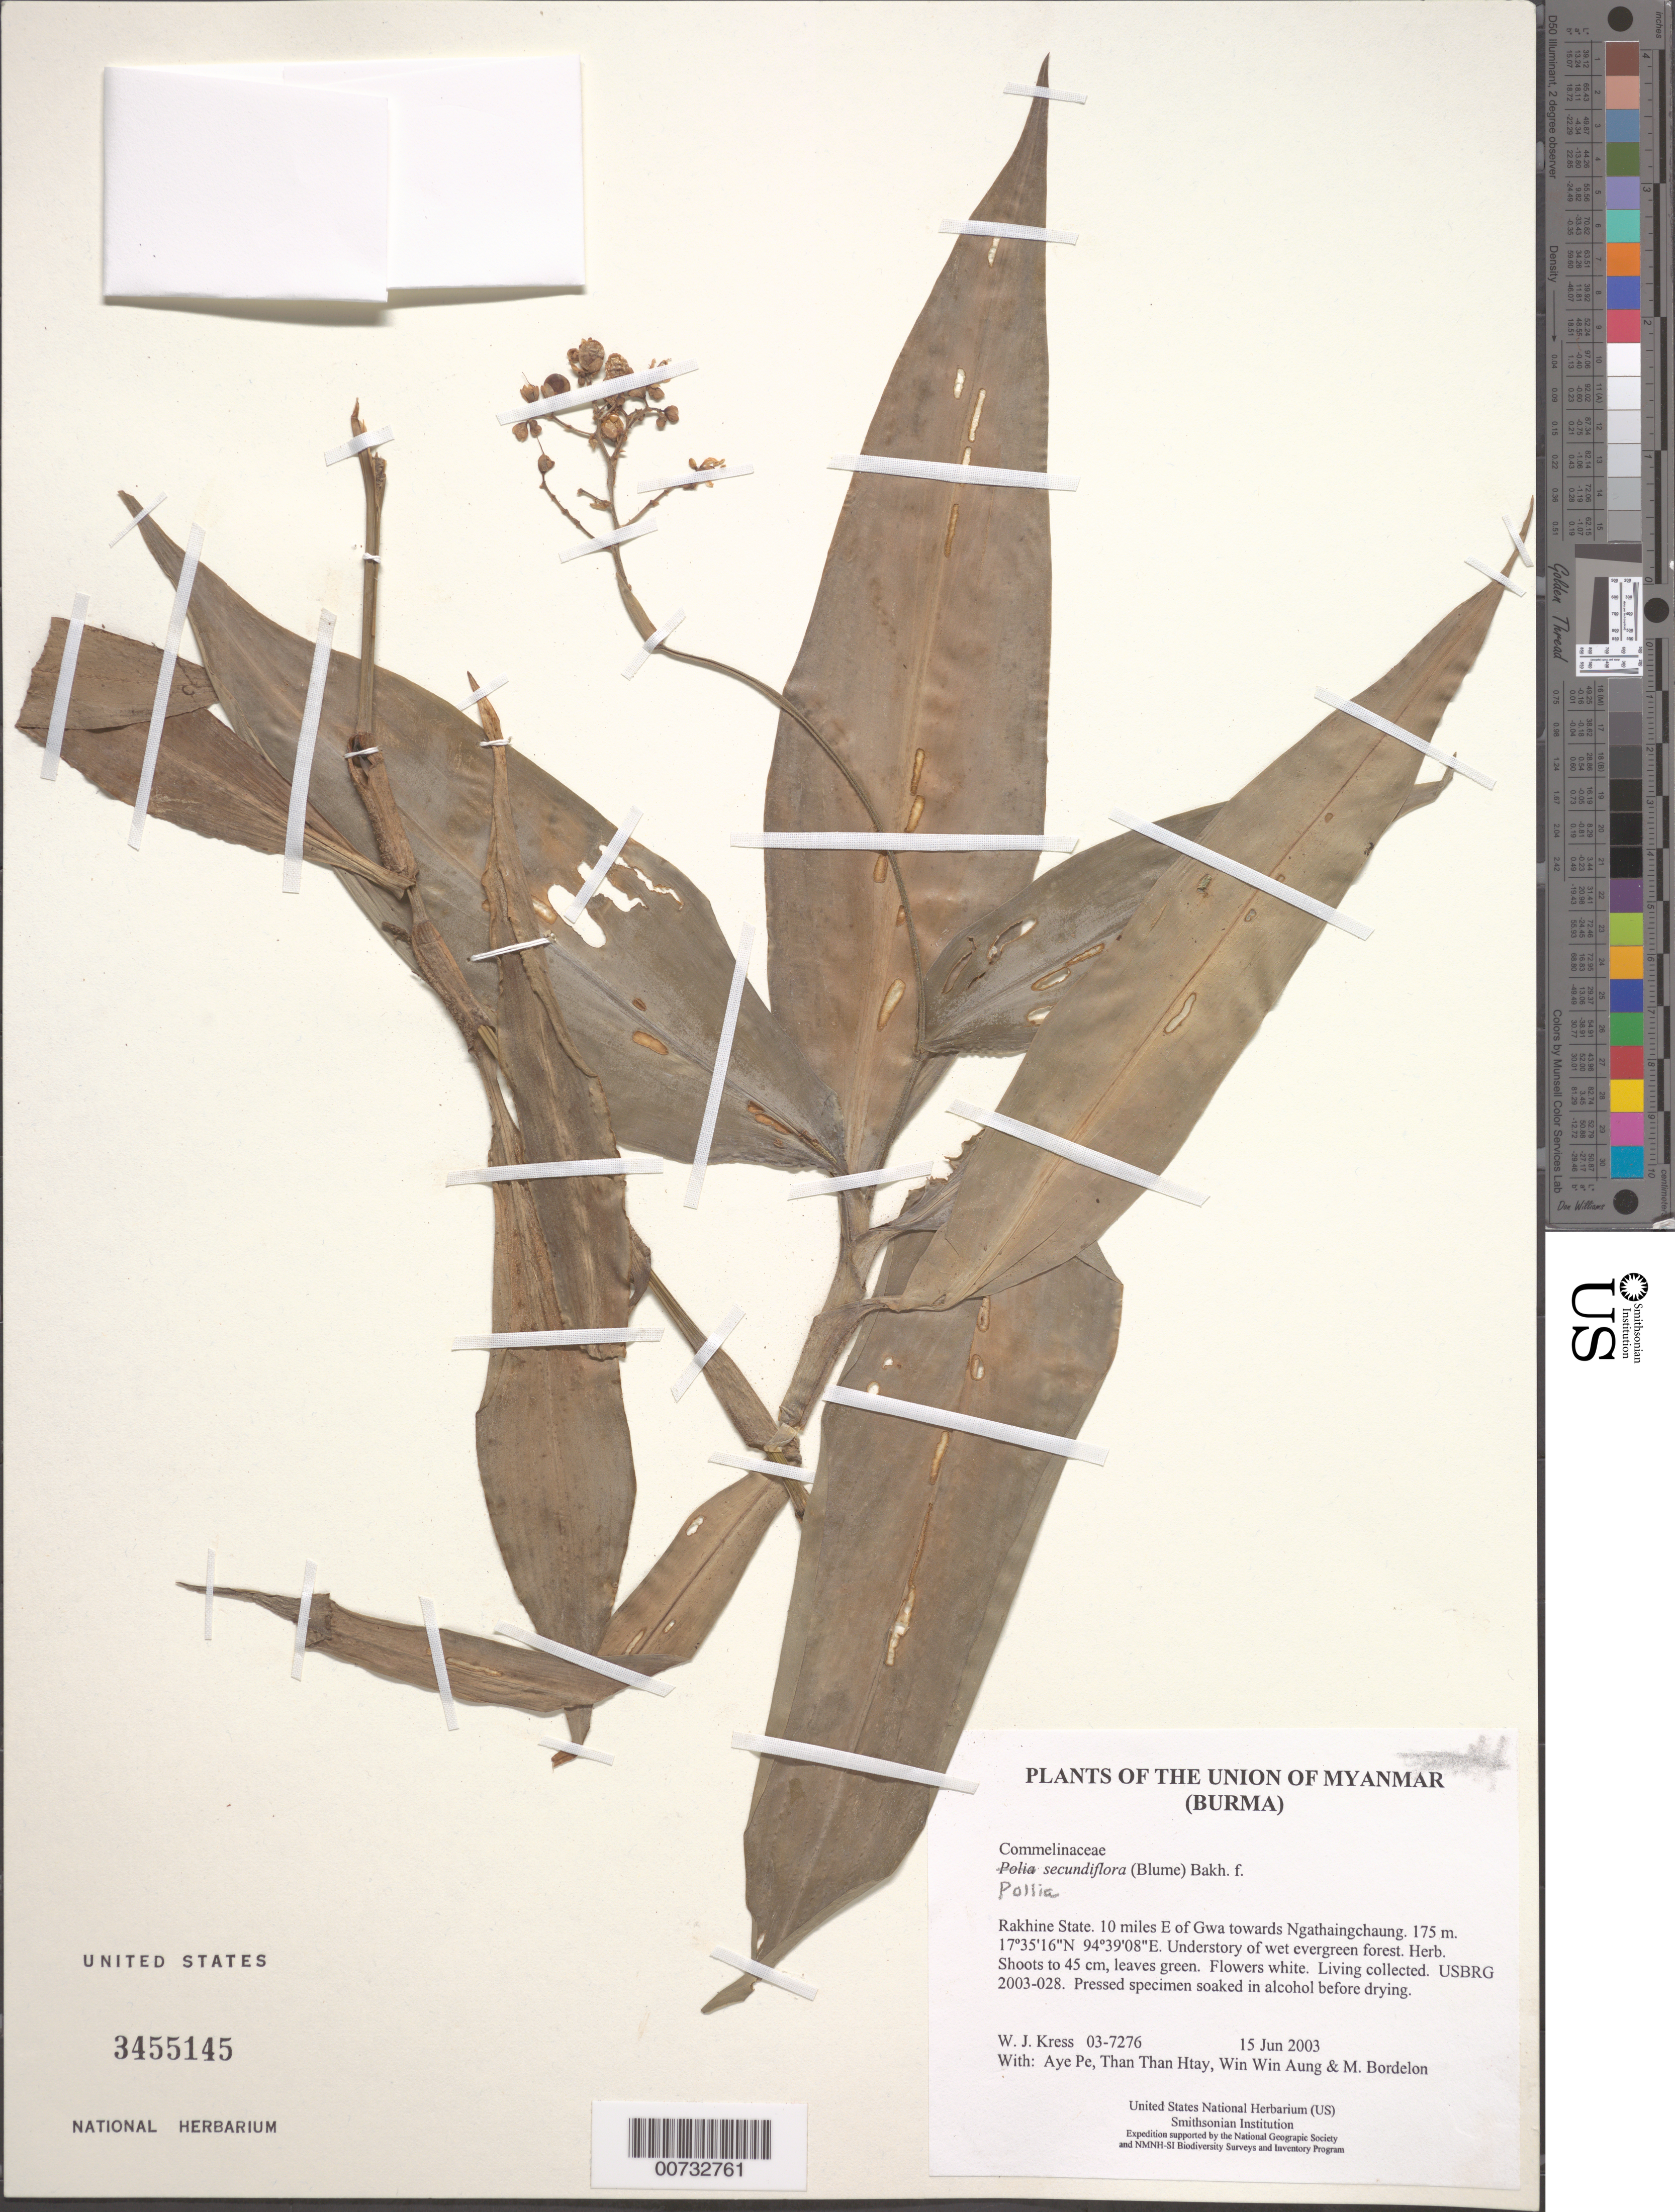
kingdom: Plantae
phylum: Tracheophyta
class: Liliopsida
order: Commelinales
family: Commelinaceae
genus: Pollia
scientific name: Pollia secundiflora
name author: (Blume) Bakh. f.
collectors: W. J. Kress, Aye Pe, Than Than Htay, Win Win Aung & M. Bordelon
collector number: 03-7276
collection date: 2003-06-15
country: Myanmar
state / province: Rakhine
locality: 10 miles E of Gwa towards Ngathaingchaung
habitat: Understory of wet evergreen forest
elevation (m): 175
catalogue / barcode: US 3455145